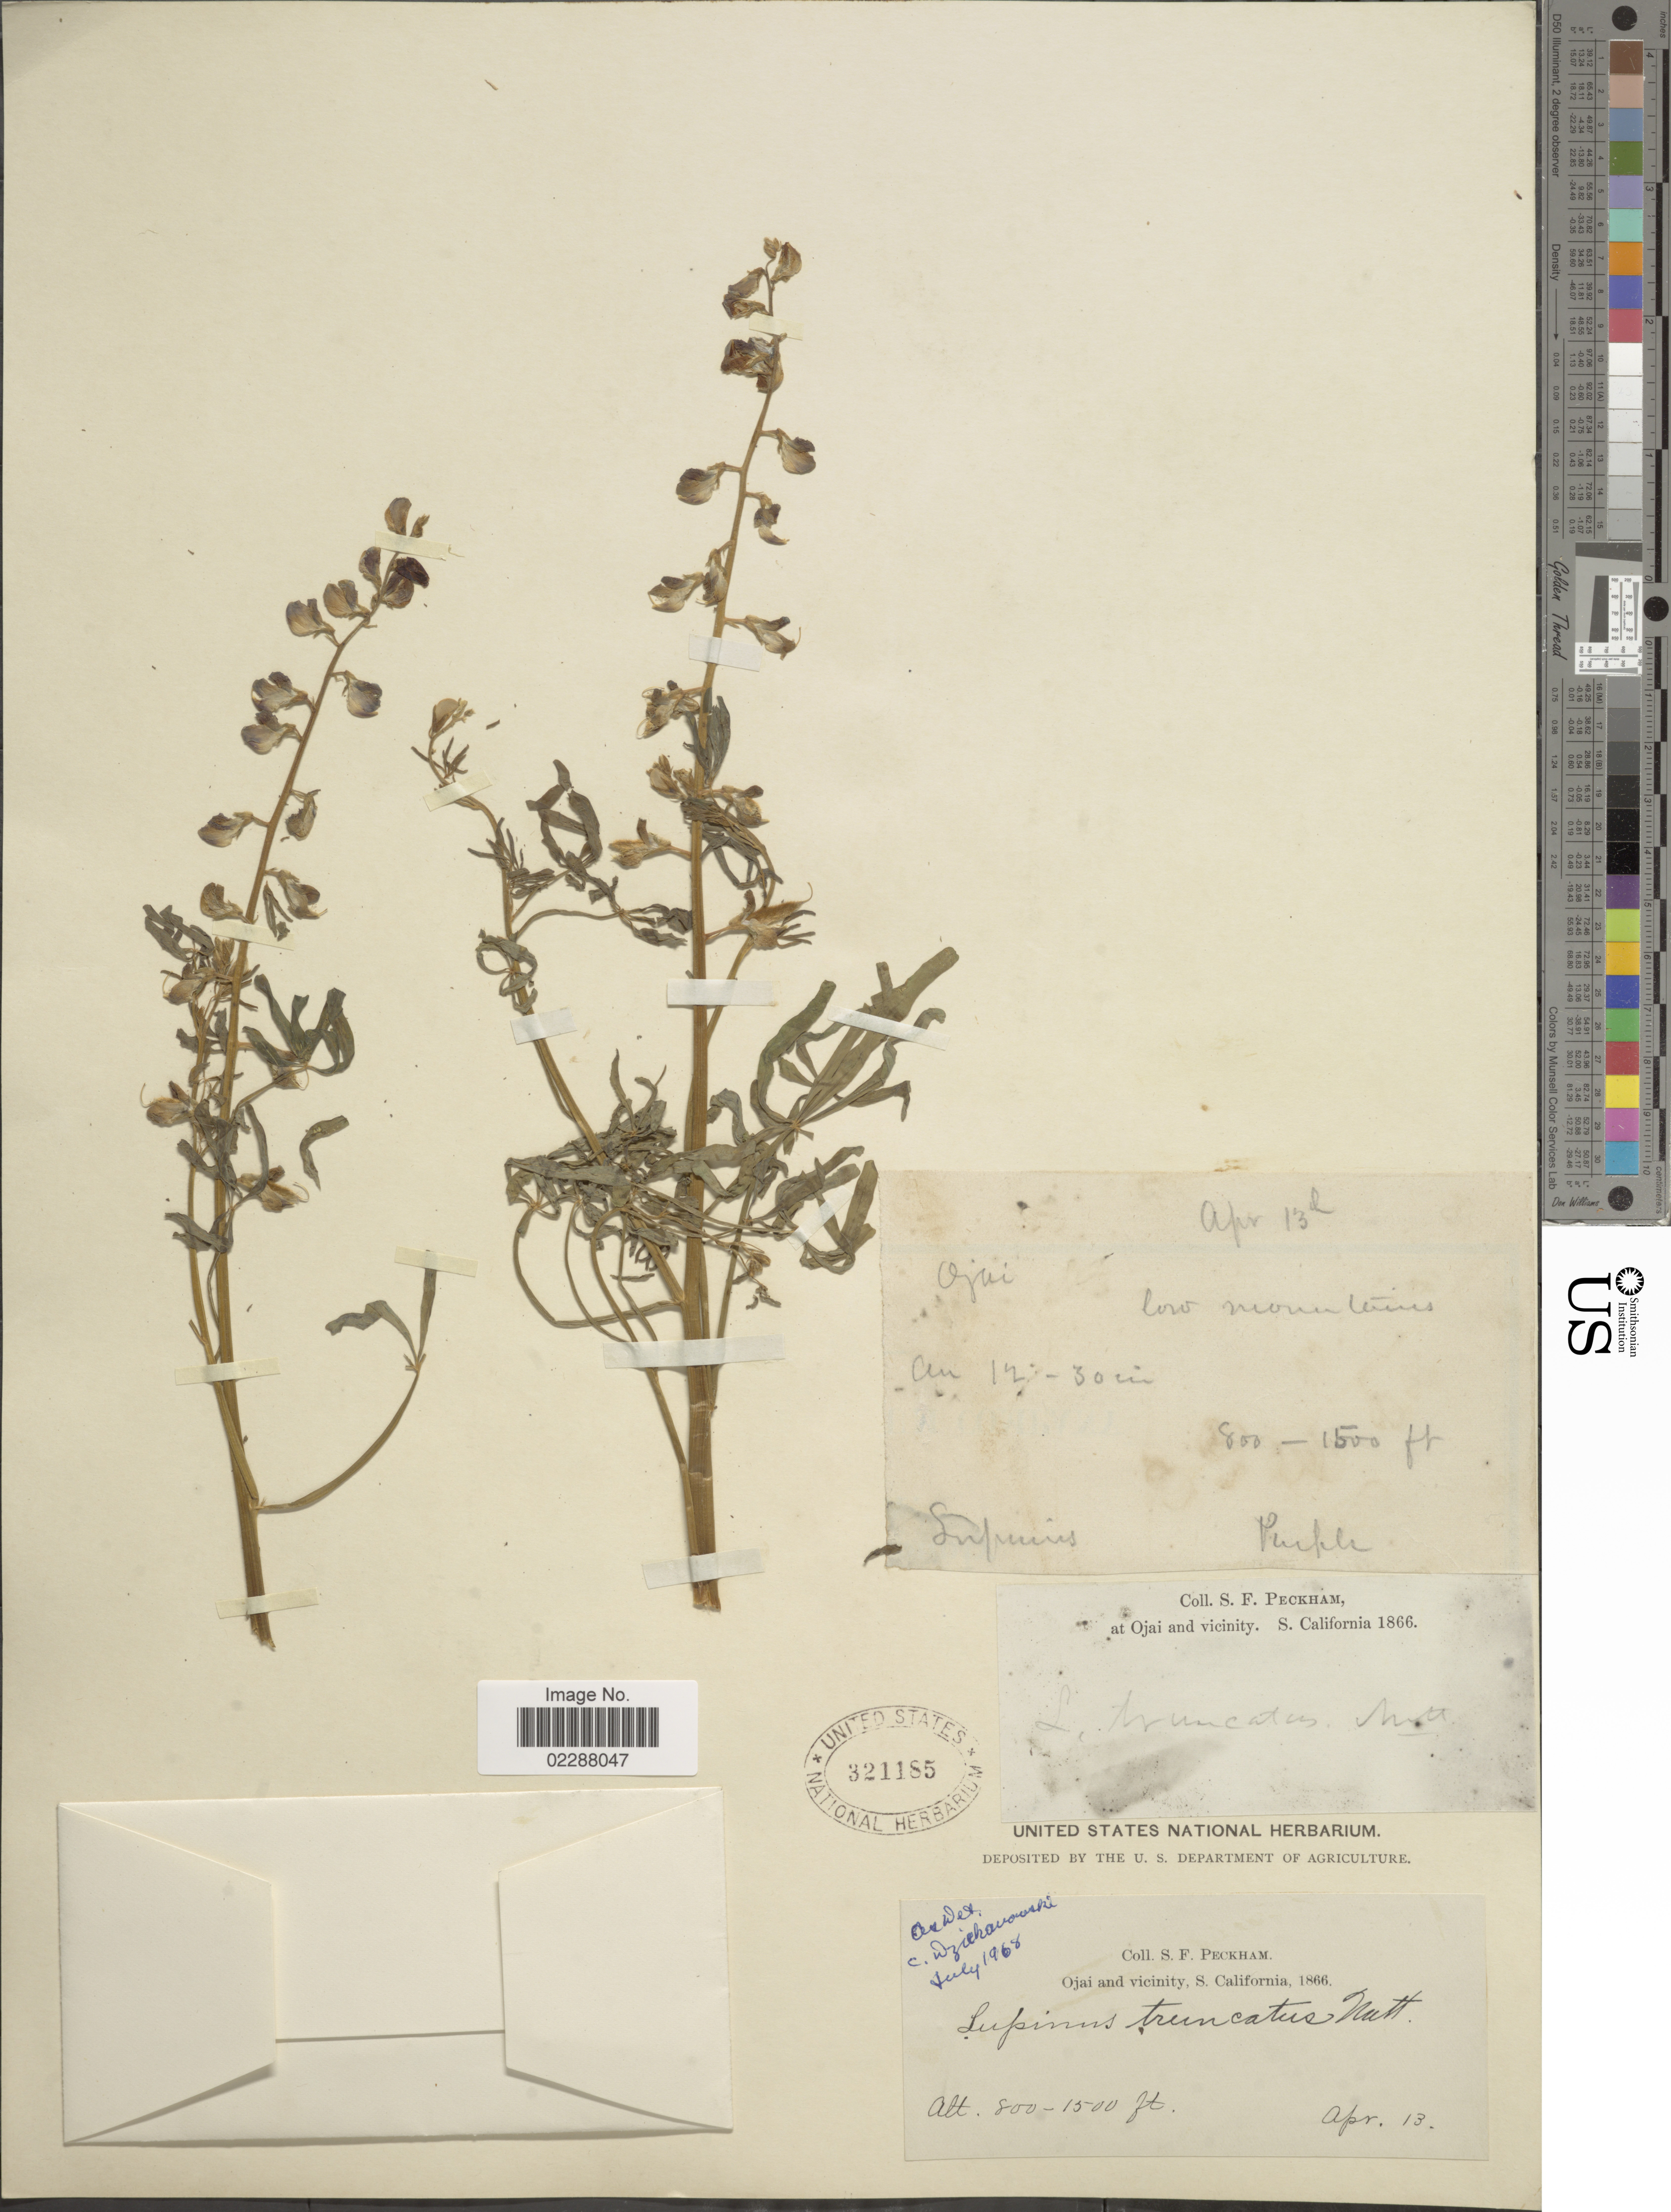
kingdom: Plantae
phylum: Tracheophyta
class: Magnoliopsida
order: Fabales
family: Fabaceae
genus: Lupinus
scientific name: Lupinus truncatus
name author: Nutt. ex Hook. & Arn.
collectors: S. Peckham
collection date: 1866-04-13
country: United States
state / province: California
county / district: Ventura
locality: Ojai and vicinity, S. California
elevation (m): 800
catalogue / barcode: US 321185